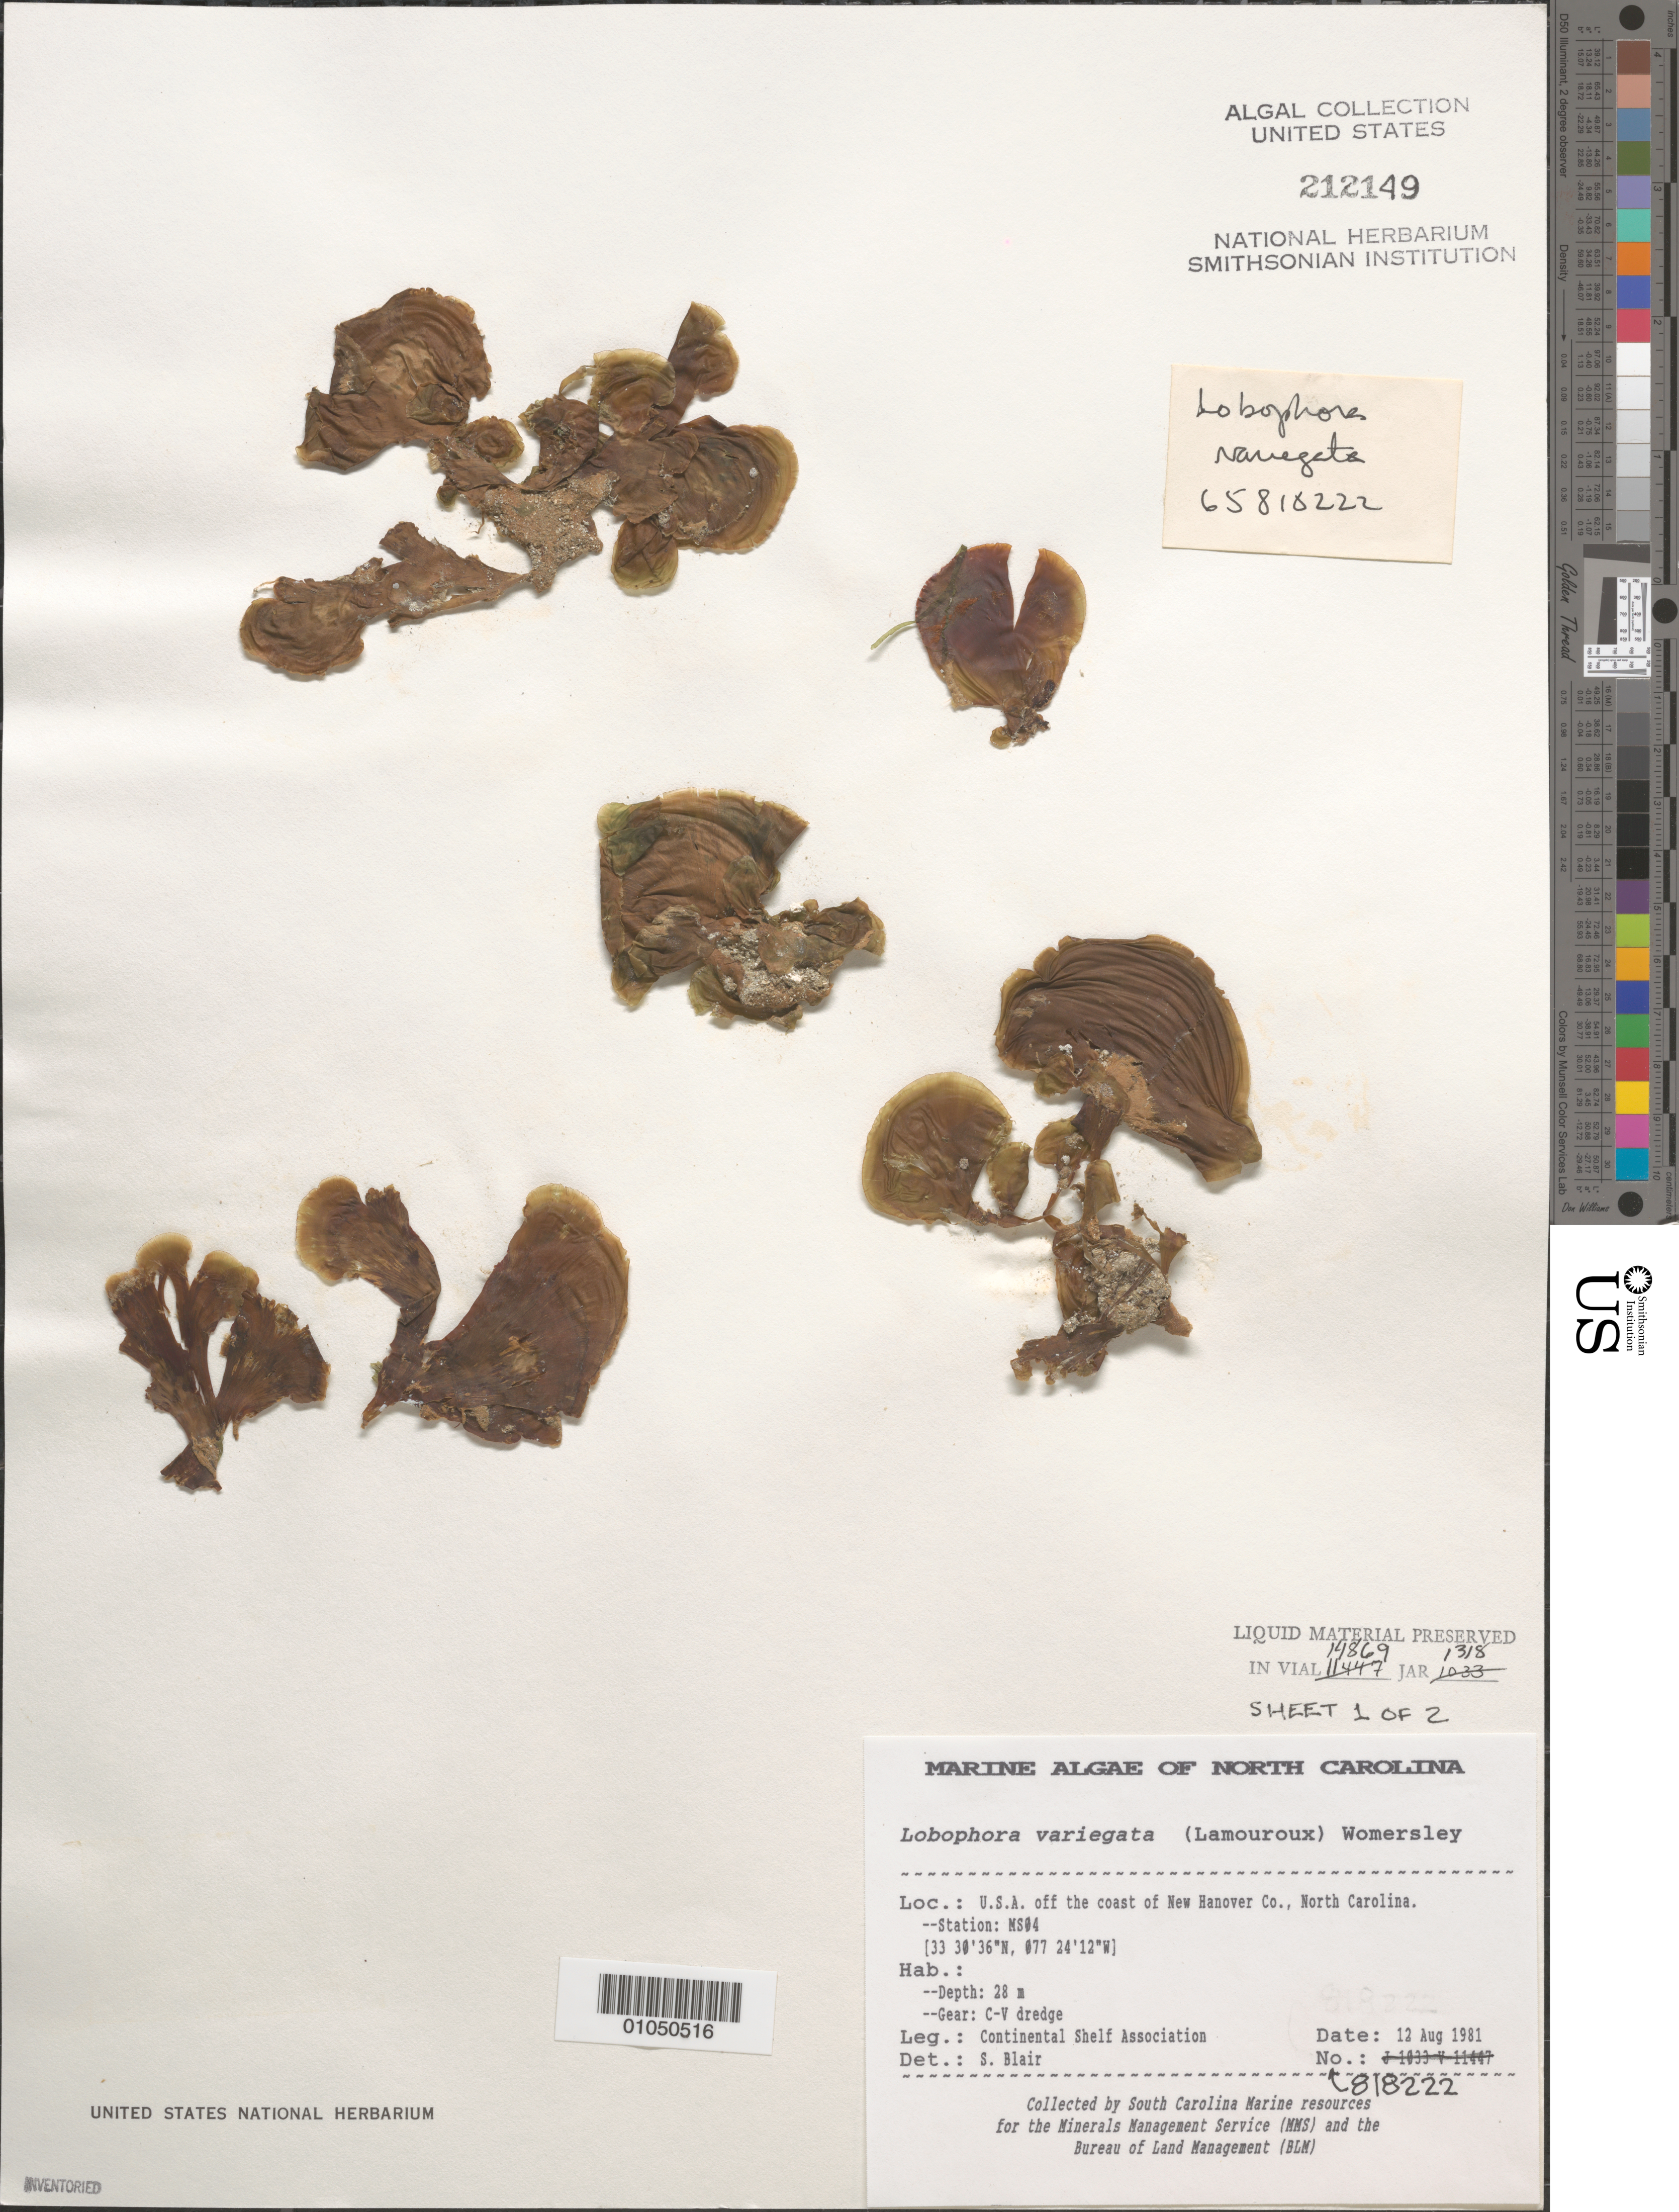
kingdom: Chromista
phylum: Ochrophyta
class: Phaeophyceae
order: Dictyotales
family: Dictyotaceae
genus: Lobophora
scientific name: Lobophora variegata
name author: (J.V.Lamouroux) Womersley & E.C. Oliveira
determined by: Blair, S. M.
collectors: Continental Shelf Associates for the MMS/BLM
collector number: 818222 (Station MS04)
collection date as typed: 12 Aug 1981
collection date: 1981-08-12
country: United States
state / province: North Carolina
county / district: New Hanover County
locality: Off coast of New Hanover County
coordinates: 33 30'36"N, 077 24'12"W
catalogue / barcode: US 212149